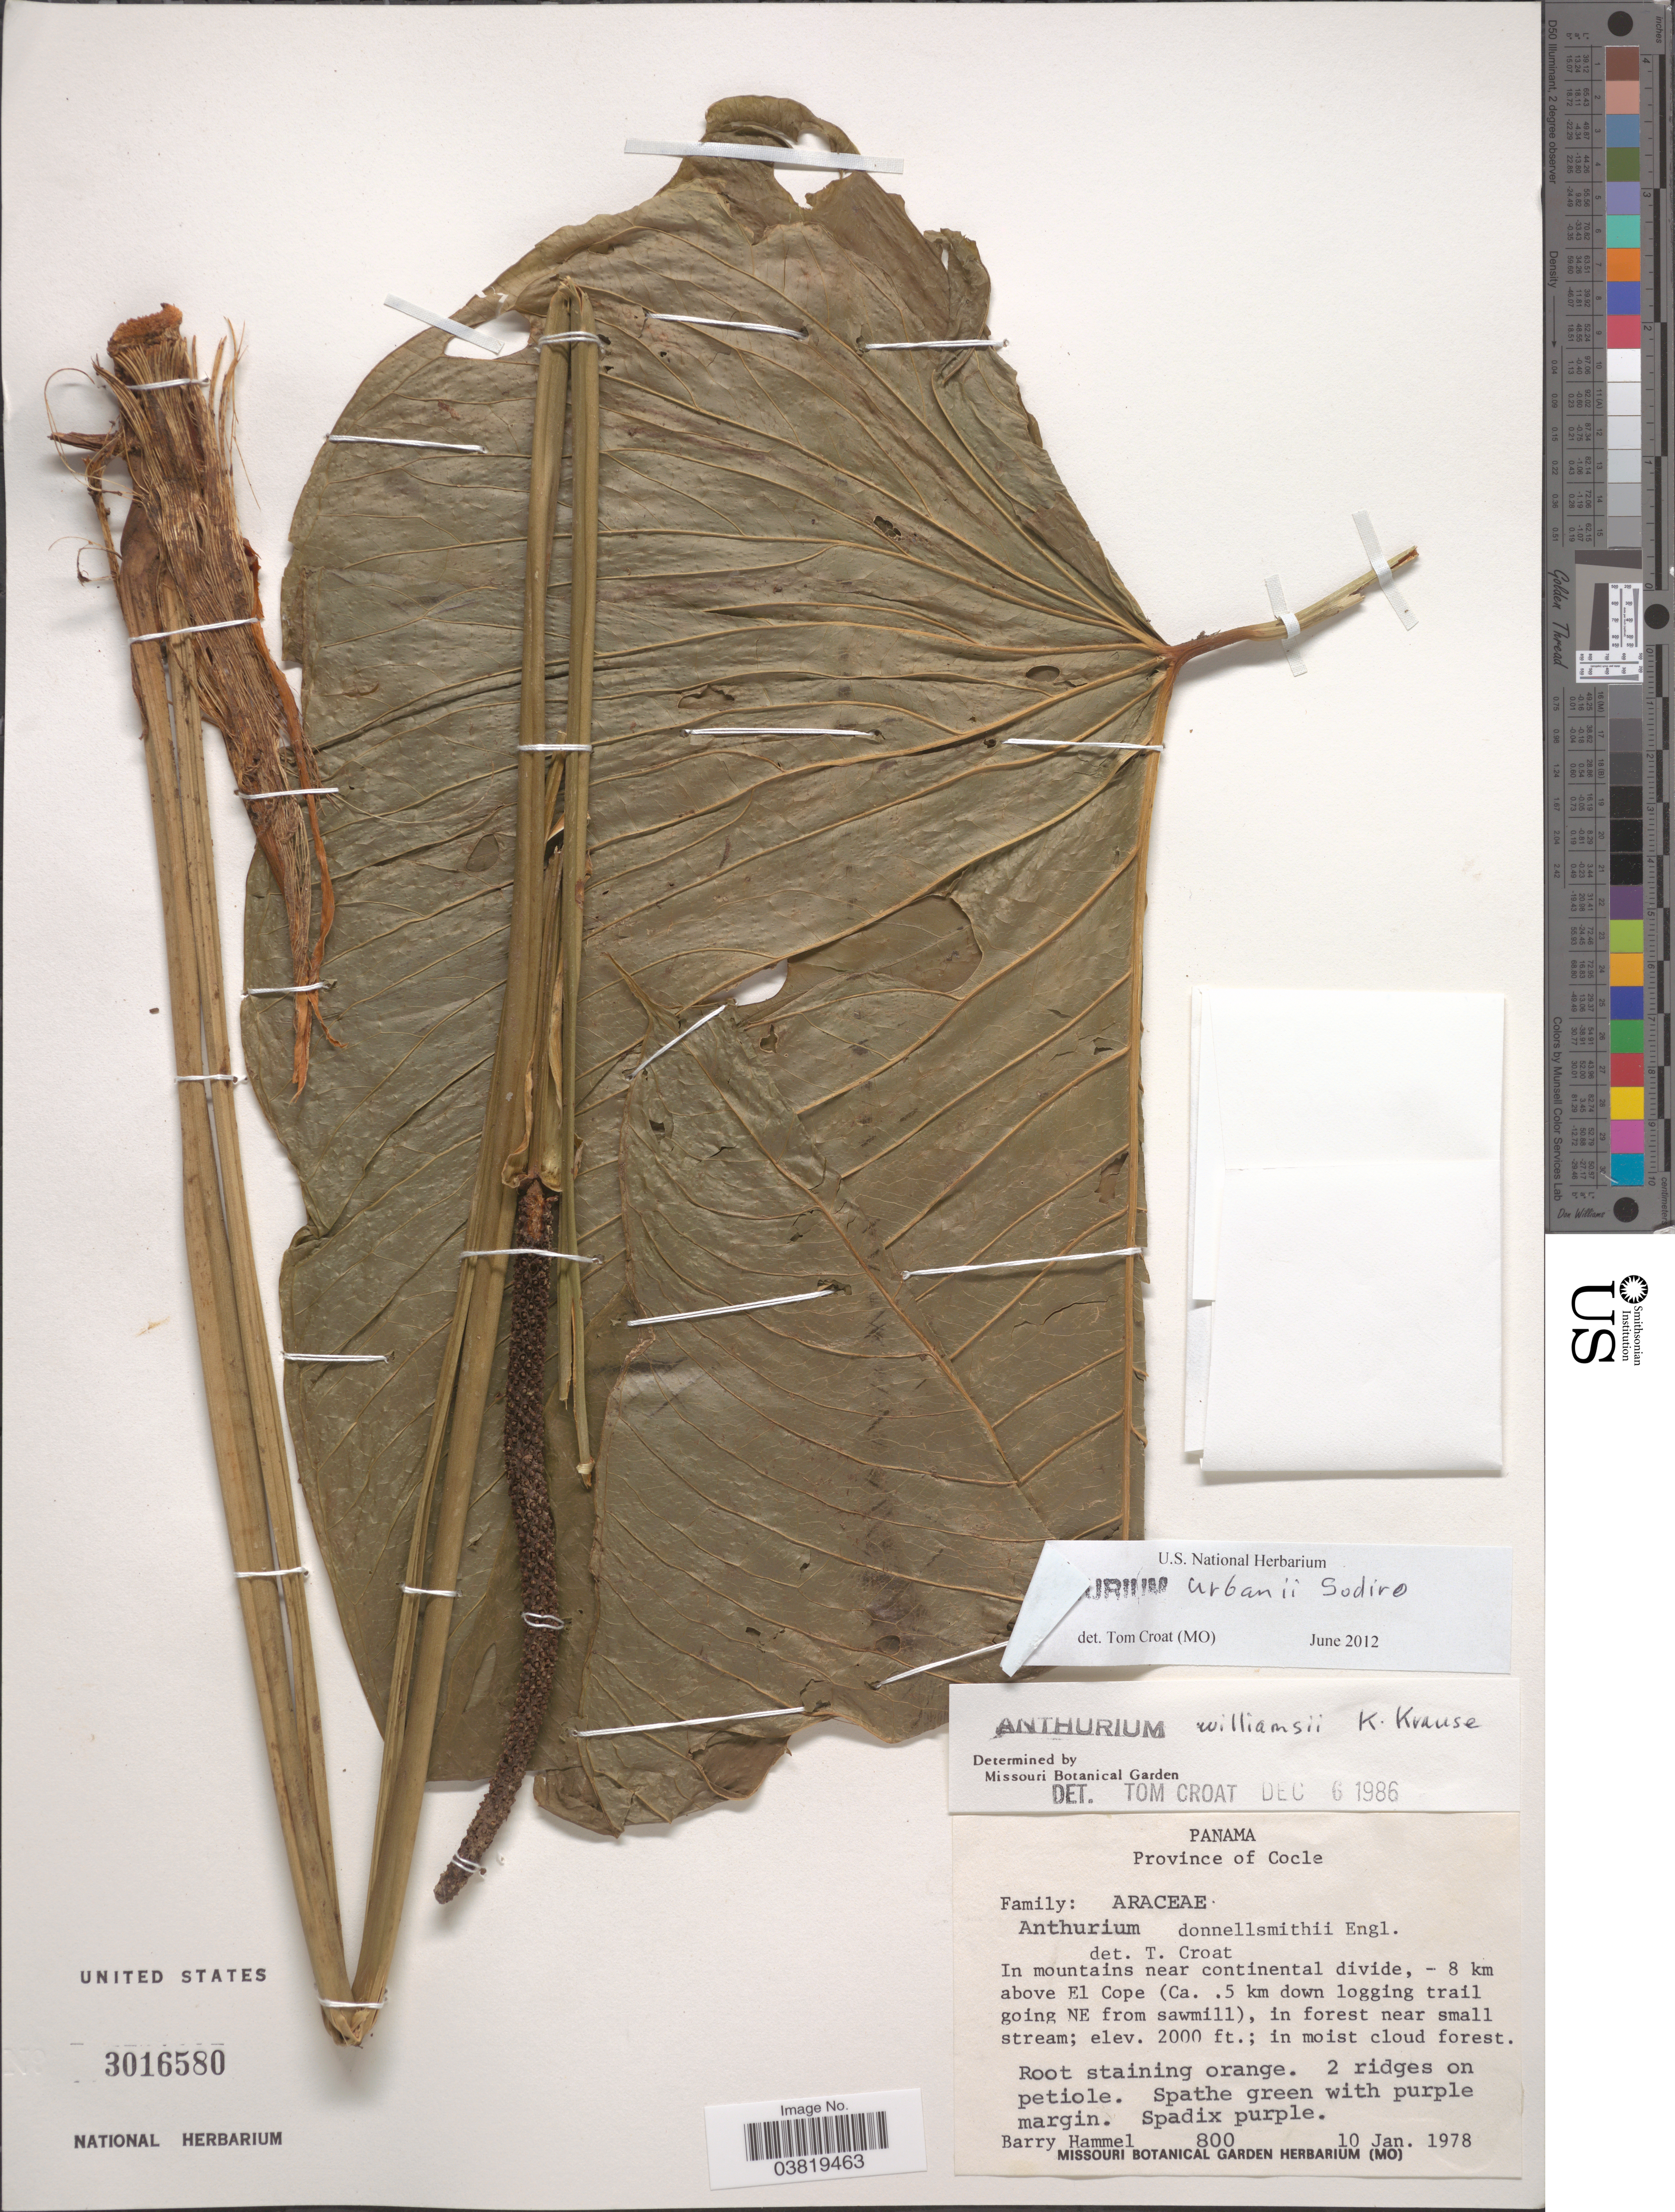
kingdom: Plantae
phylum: Tracheophyta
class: Liliopsida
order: Alismatales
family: Araceae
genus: Anthurium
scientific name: Anthurium urbanii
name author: Sodiro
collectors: B. Hammel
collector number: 800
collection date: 1978-01-10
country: Panama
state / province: Cocle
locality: In mountains near continental divide, - 8 km above El Cope (Ca. .5 km down logging trail going NE from sawmill).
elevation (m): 610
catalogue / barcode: US 3016580